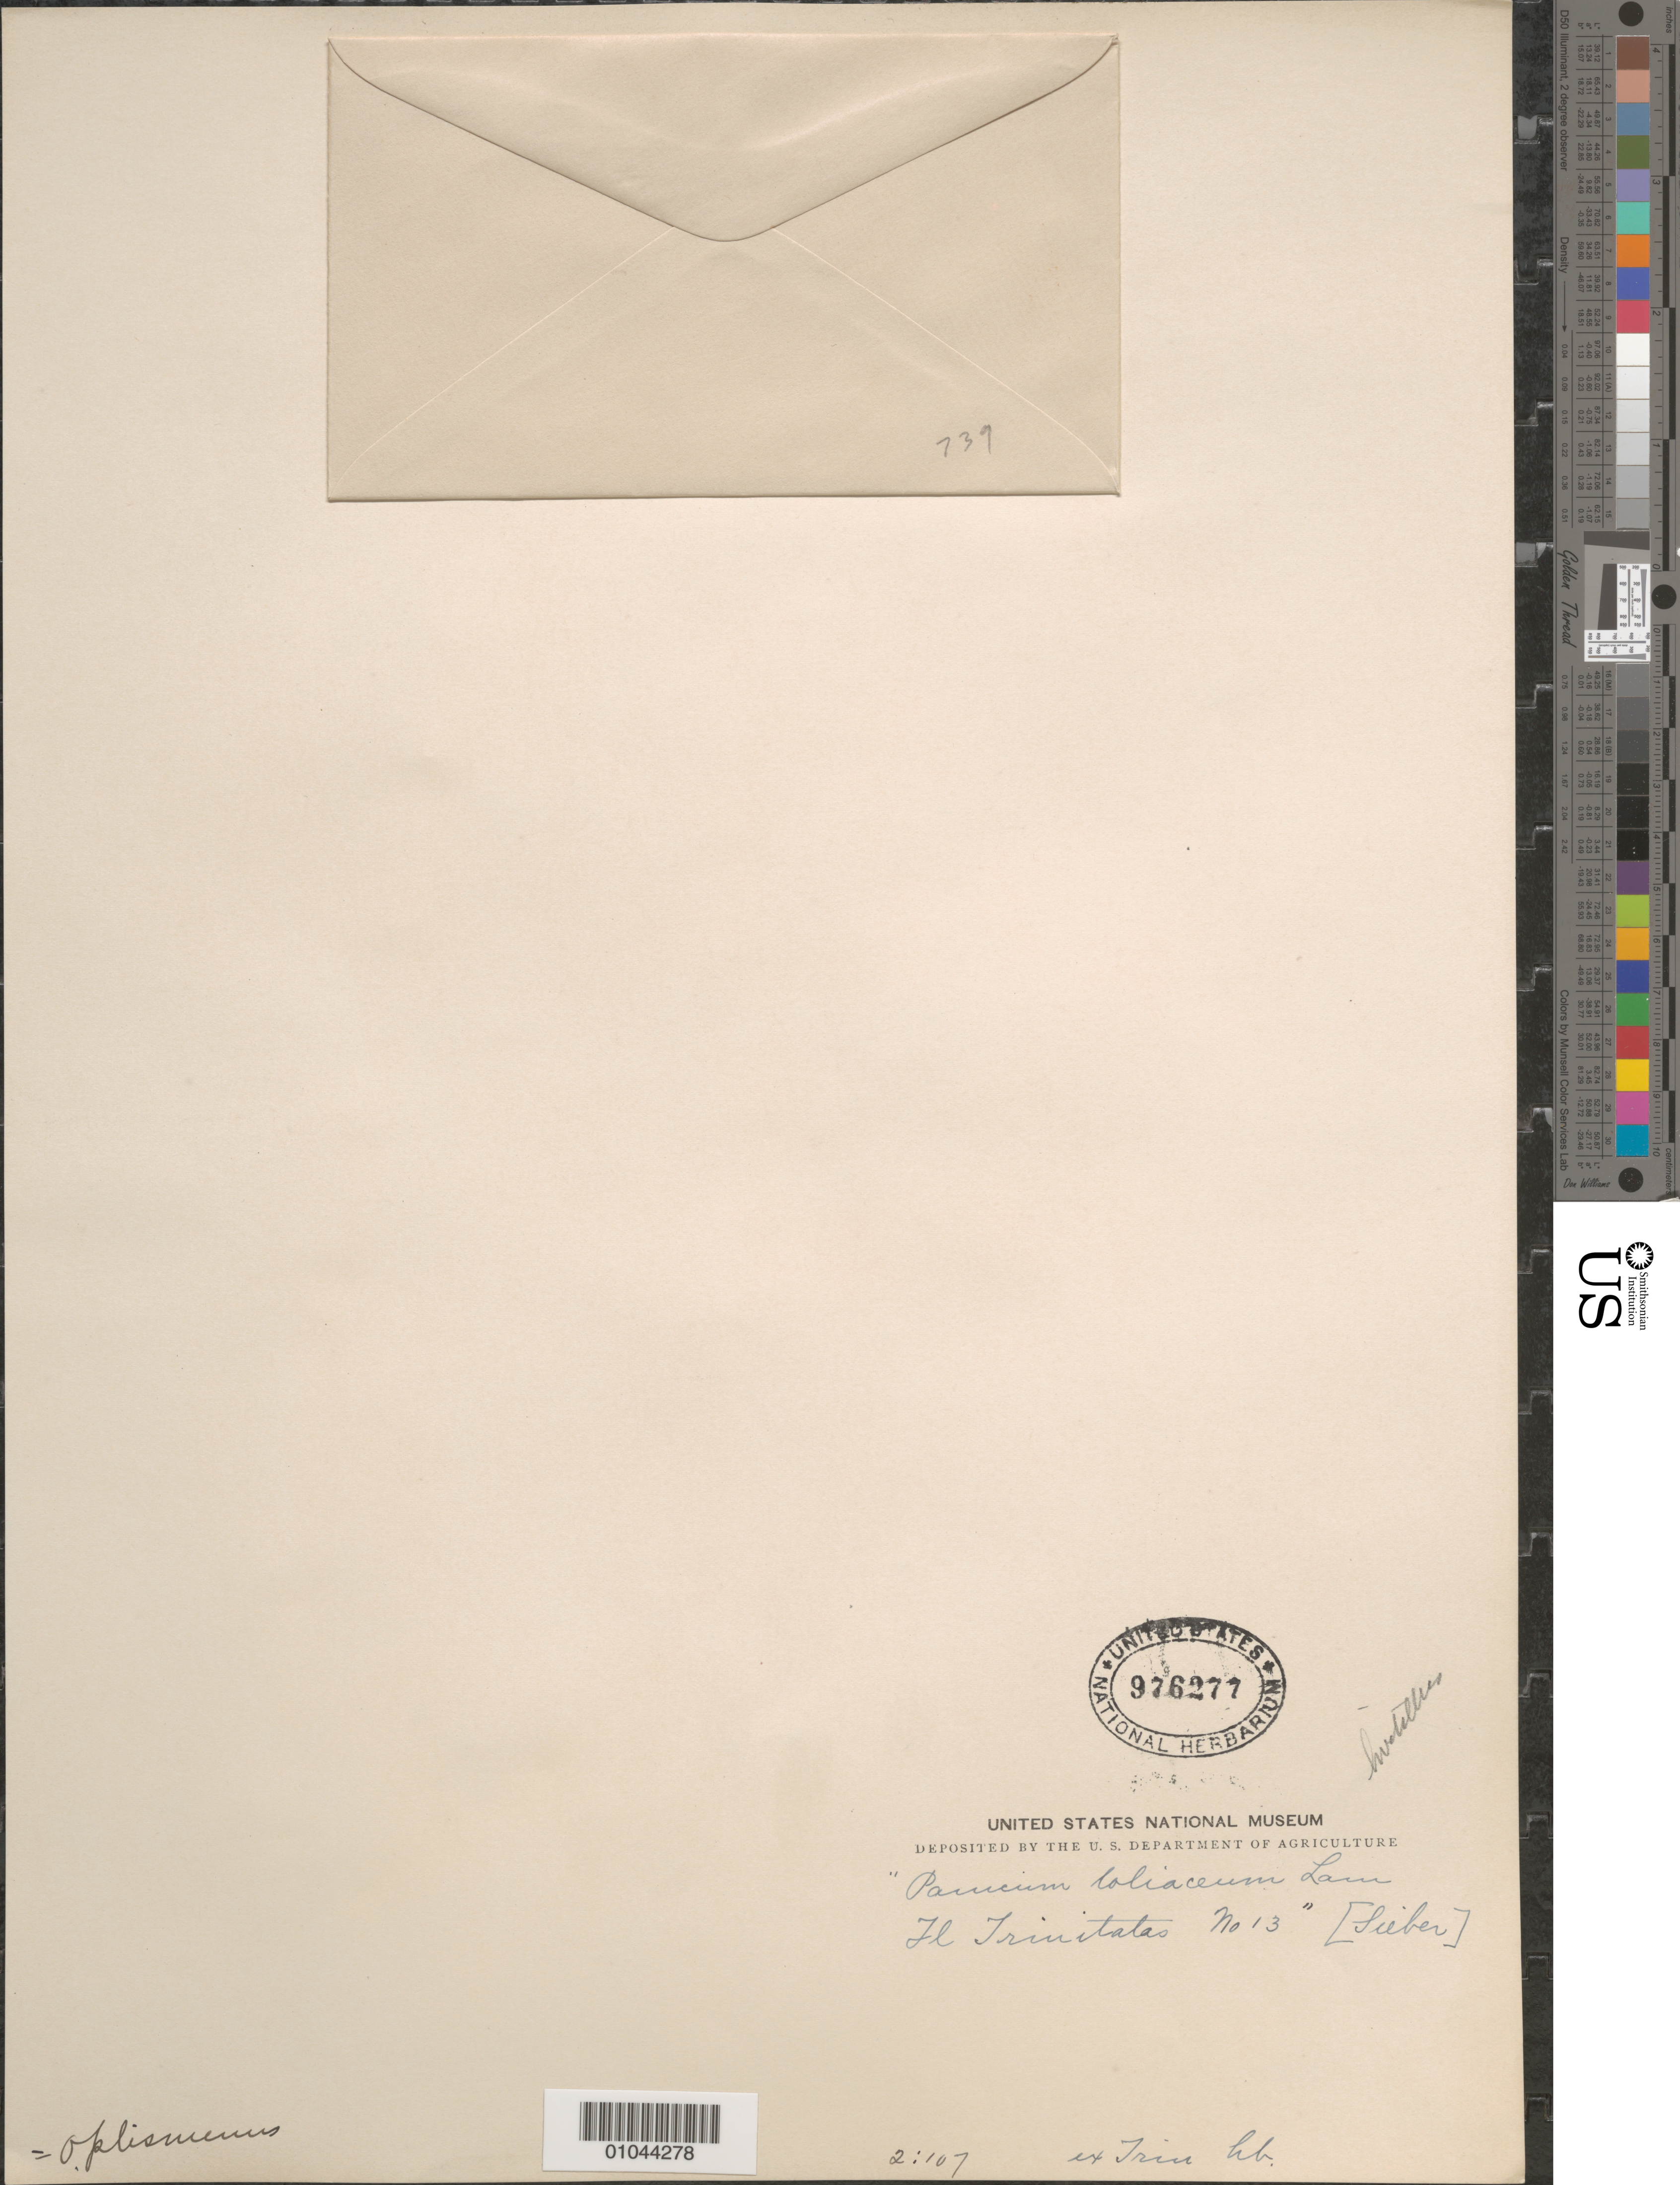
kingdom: Plantae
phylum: Tracheophyta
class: Liliopsida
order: Poales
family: Poaceae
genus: Oplismenus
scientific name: Oplismenus hirtellus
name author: (L.) P. Beauv.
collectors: -- Sieber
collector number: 739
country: Trinidad and Tobago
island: Trinidad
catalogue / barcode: US 976277